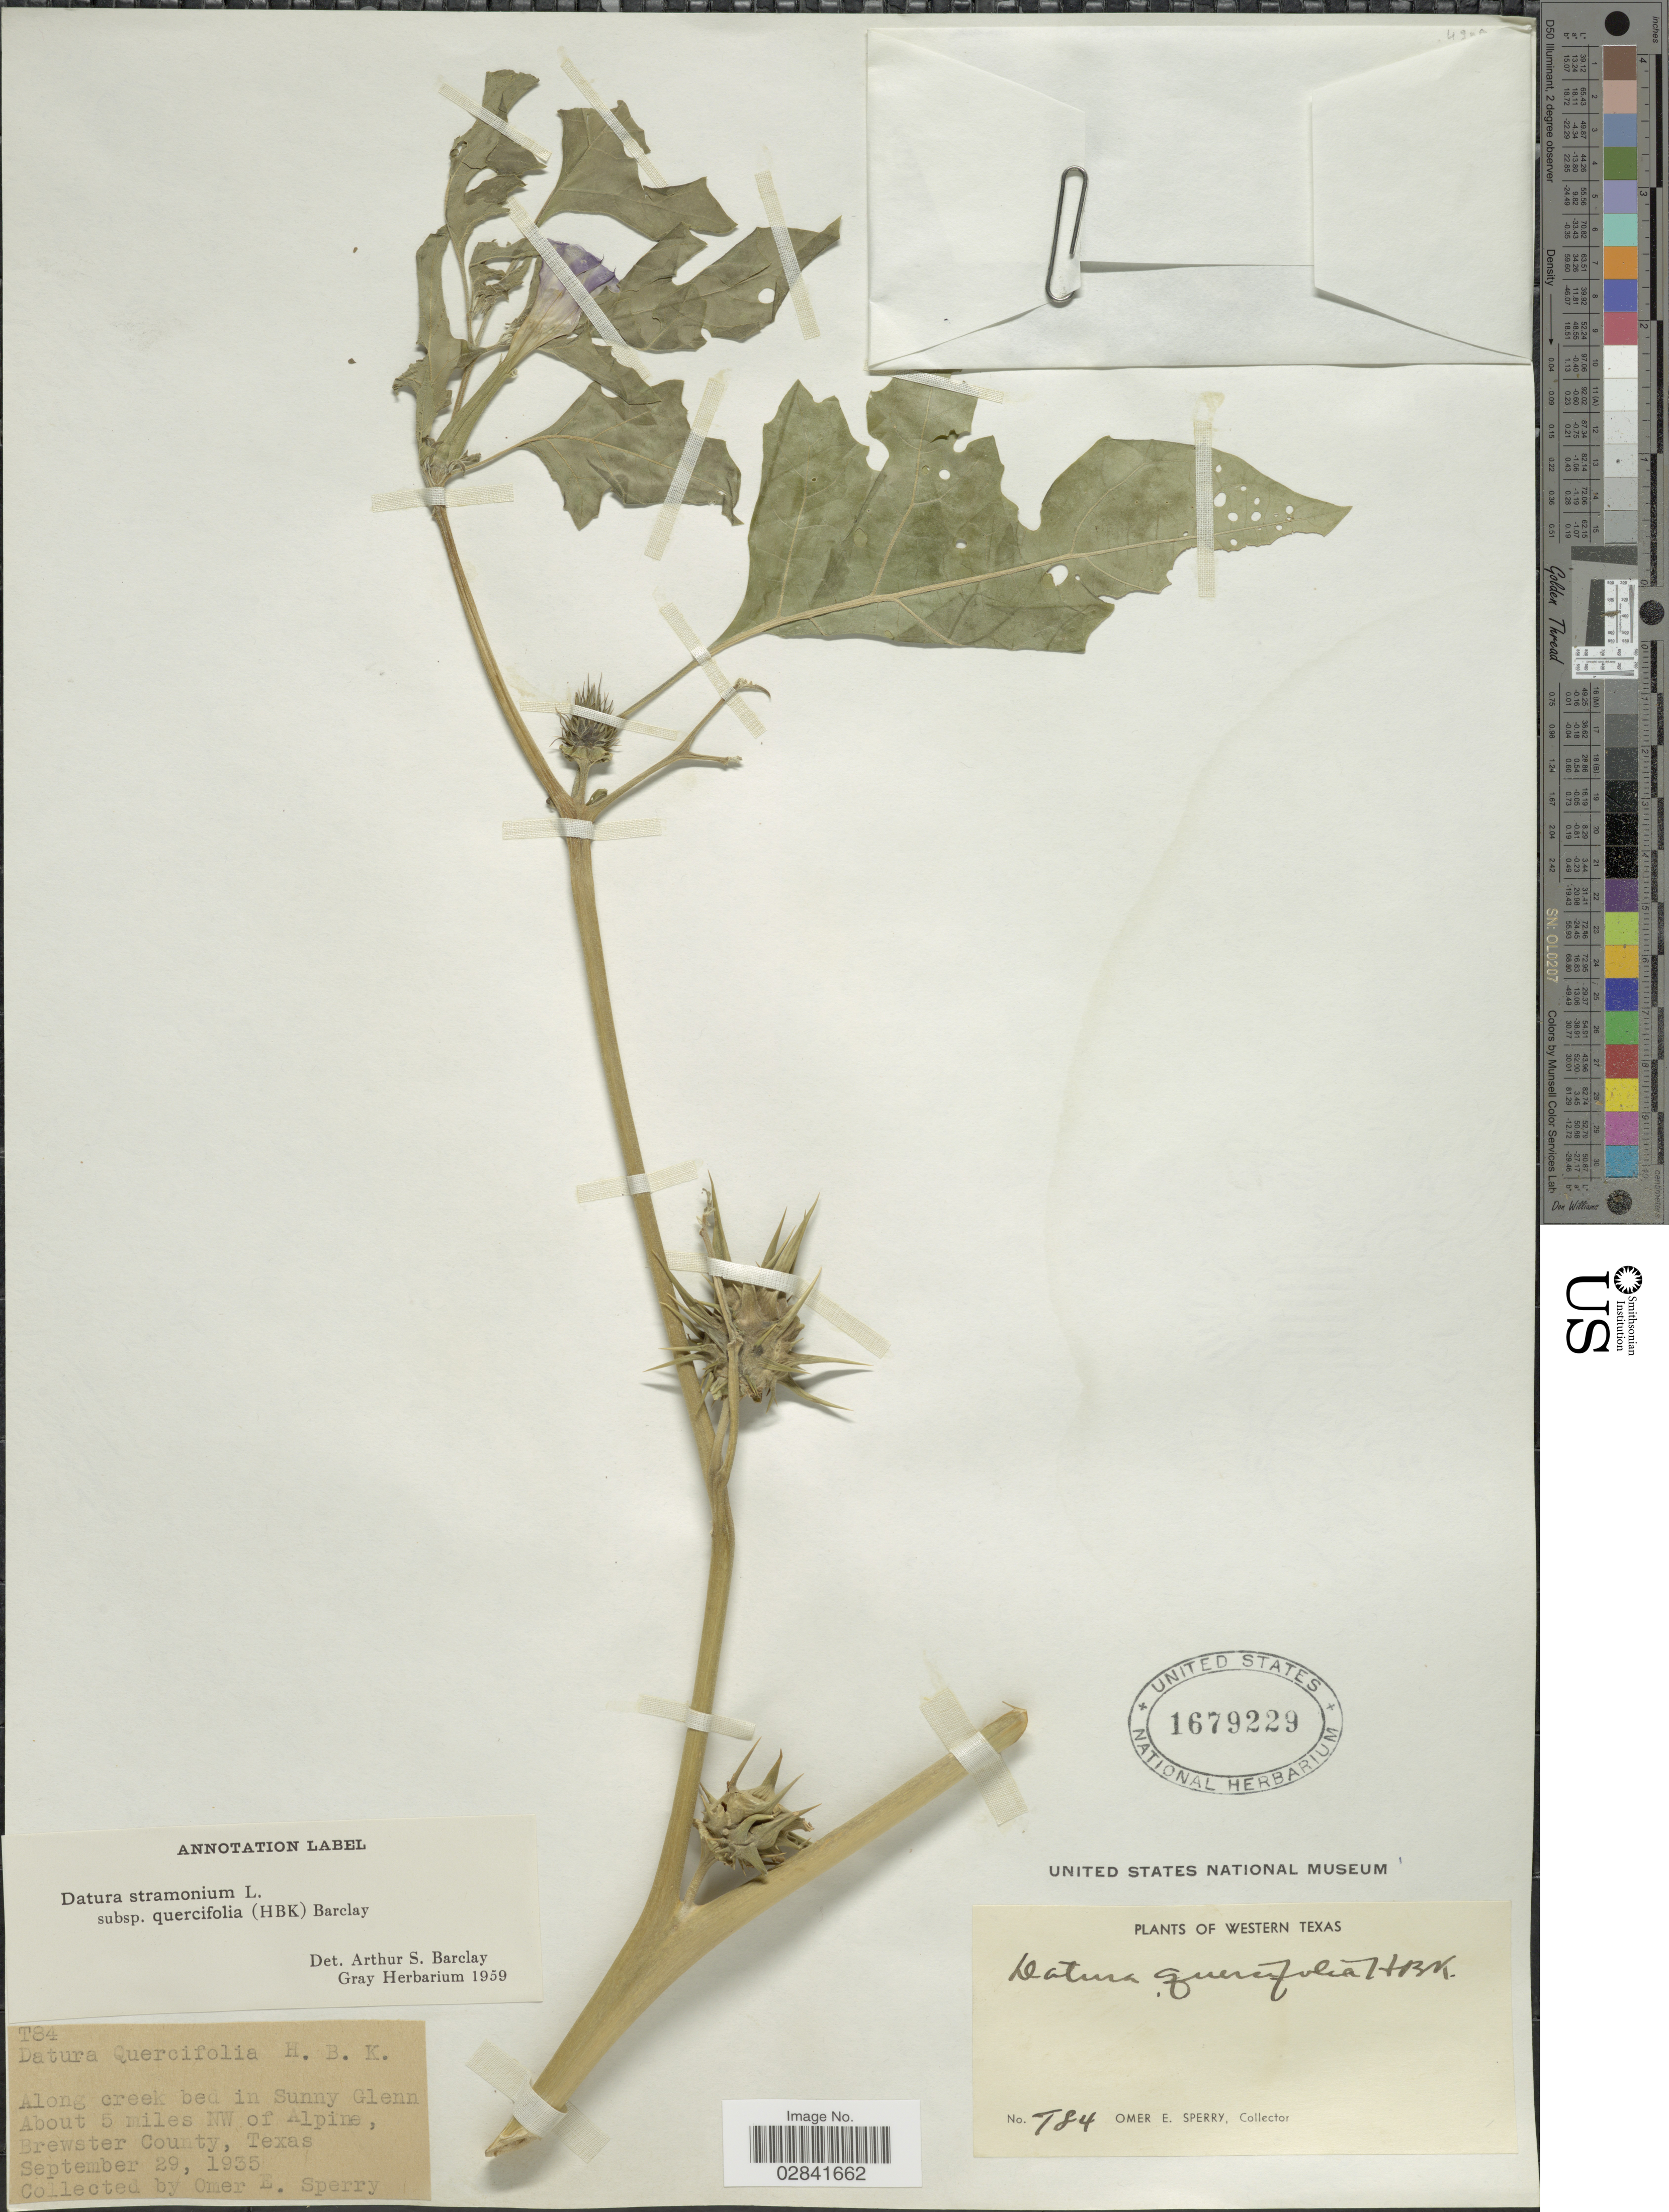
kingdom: Plantae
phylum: Tracheophyta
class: Magnoliopsida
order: Solanales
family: Solanaceae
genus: Datura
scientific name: Datura quercifolia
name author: Kunth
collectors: O. E. Sperry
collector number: T84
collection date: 1935-09-29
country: United States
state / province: Texas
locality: Western Texas. Along creek bed in Sunny Glenn. About 5 miles NW of Alpine, Brewster County.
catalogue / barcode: US 1679229